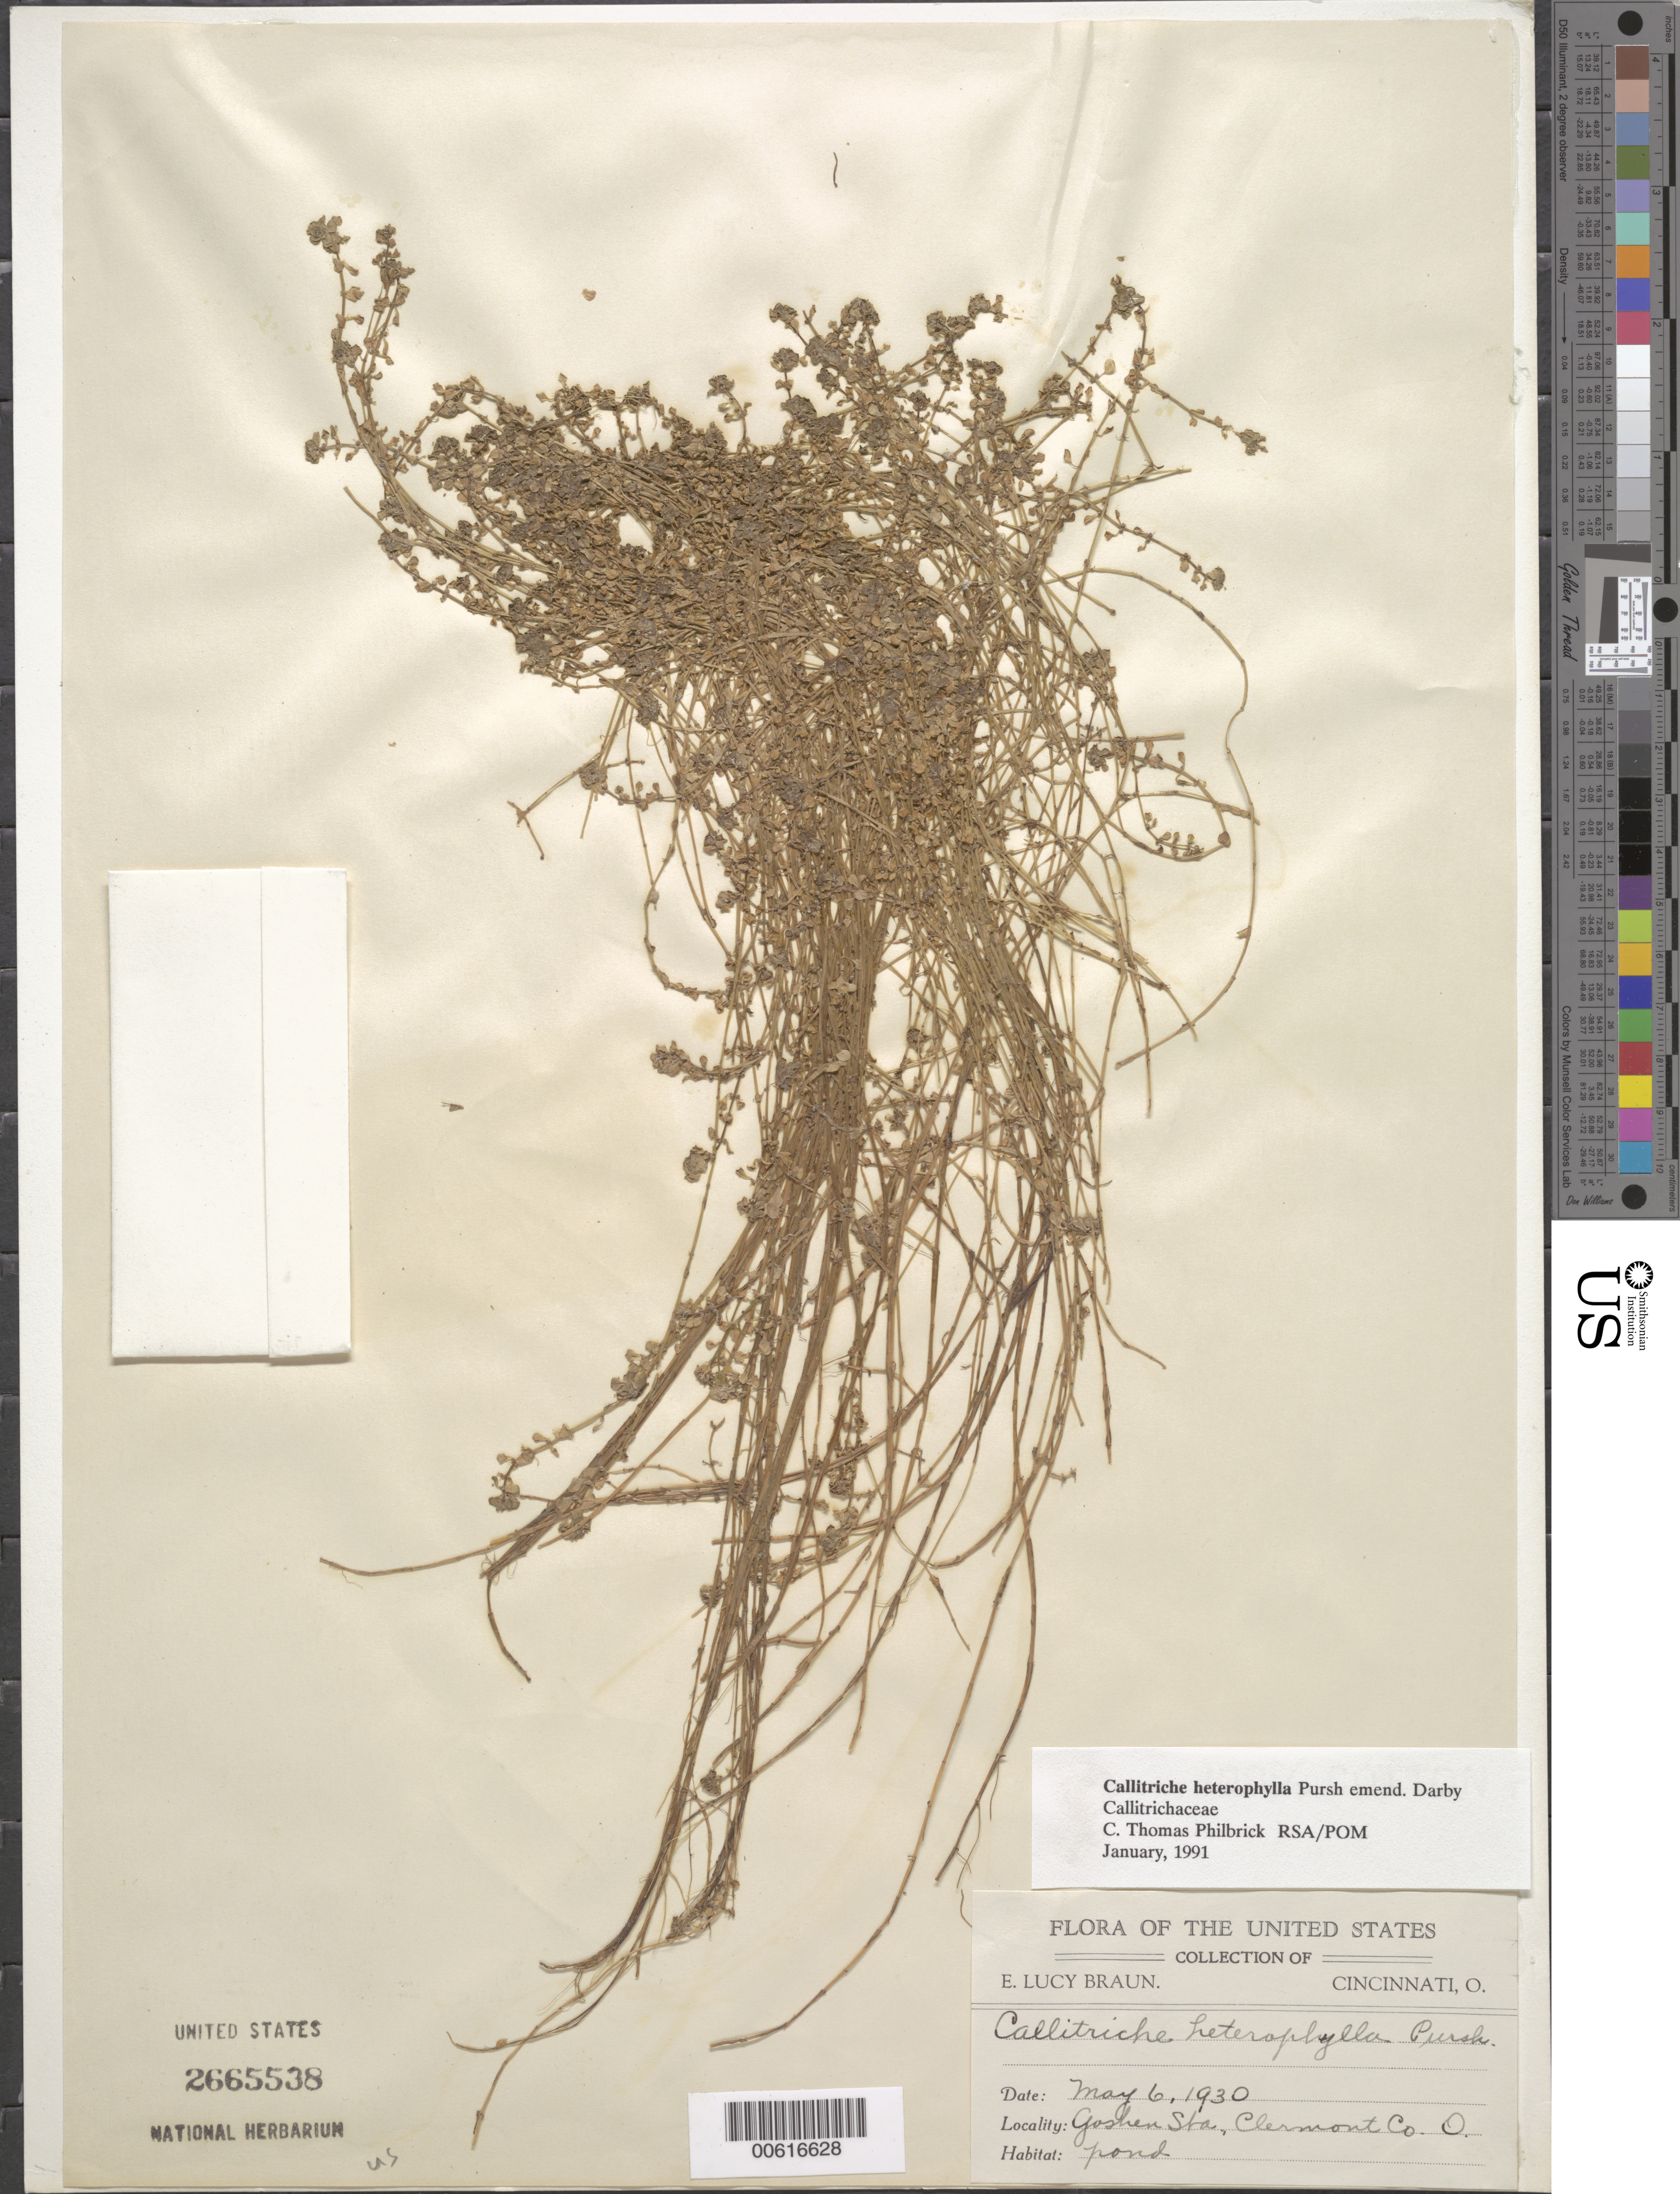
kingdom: Plantae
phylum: Tracheophyta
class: Magnoliopsida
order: Lamiales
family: Plantaginaceae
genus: Callitriche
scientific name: Callitriche heterophylla Pursh emend. Darby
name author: Pursh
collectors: E. L. Braun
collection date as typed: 06 May 1930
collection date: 1930-05-06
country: United States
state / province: Ohio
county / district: Clermont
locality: Goshen Sta.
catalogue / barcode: US 2665538